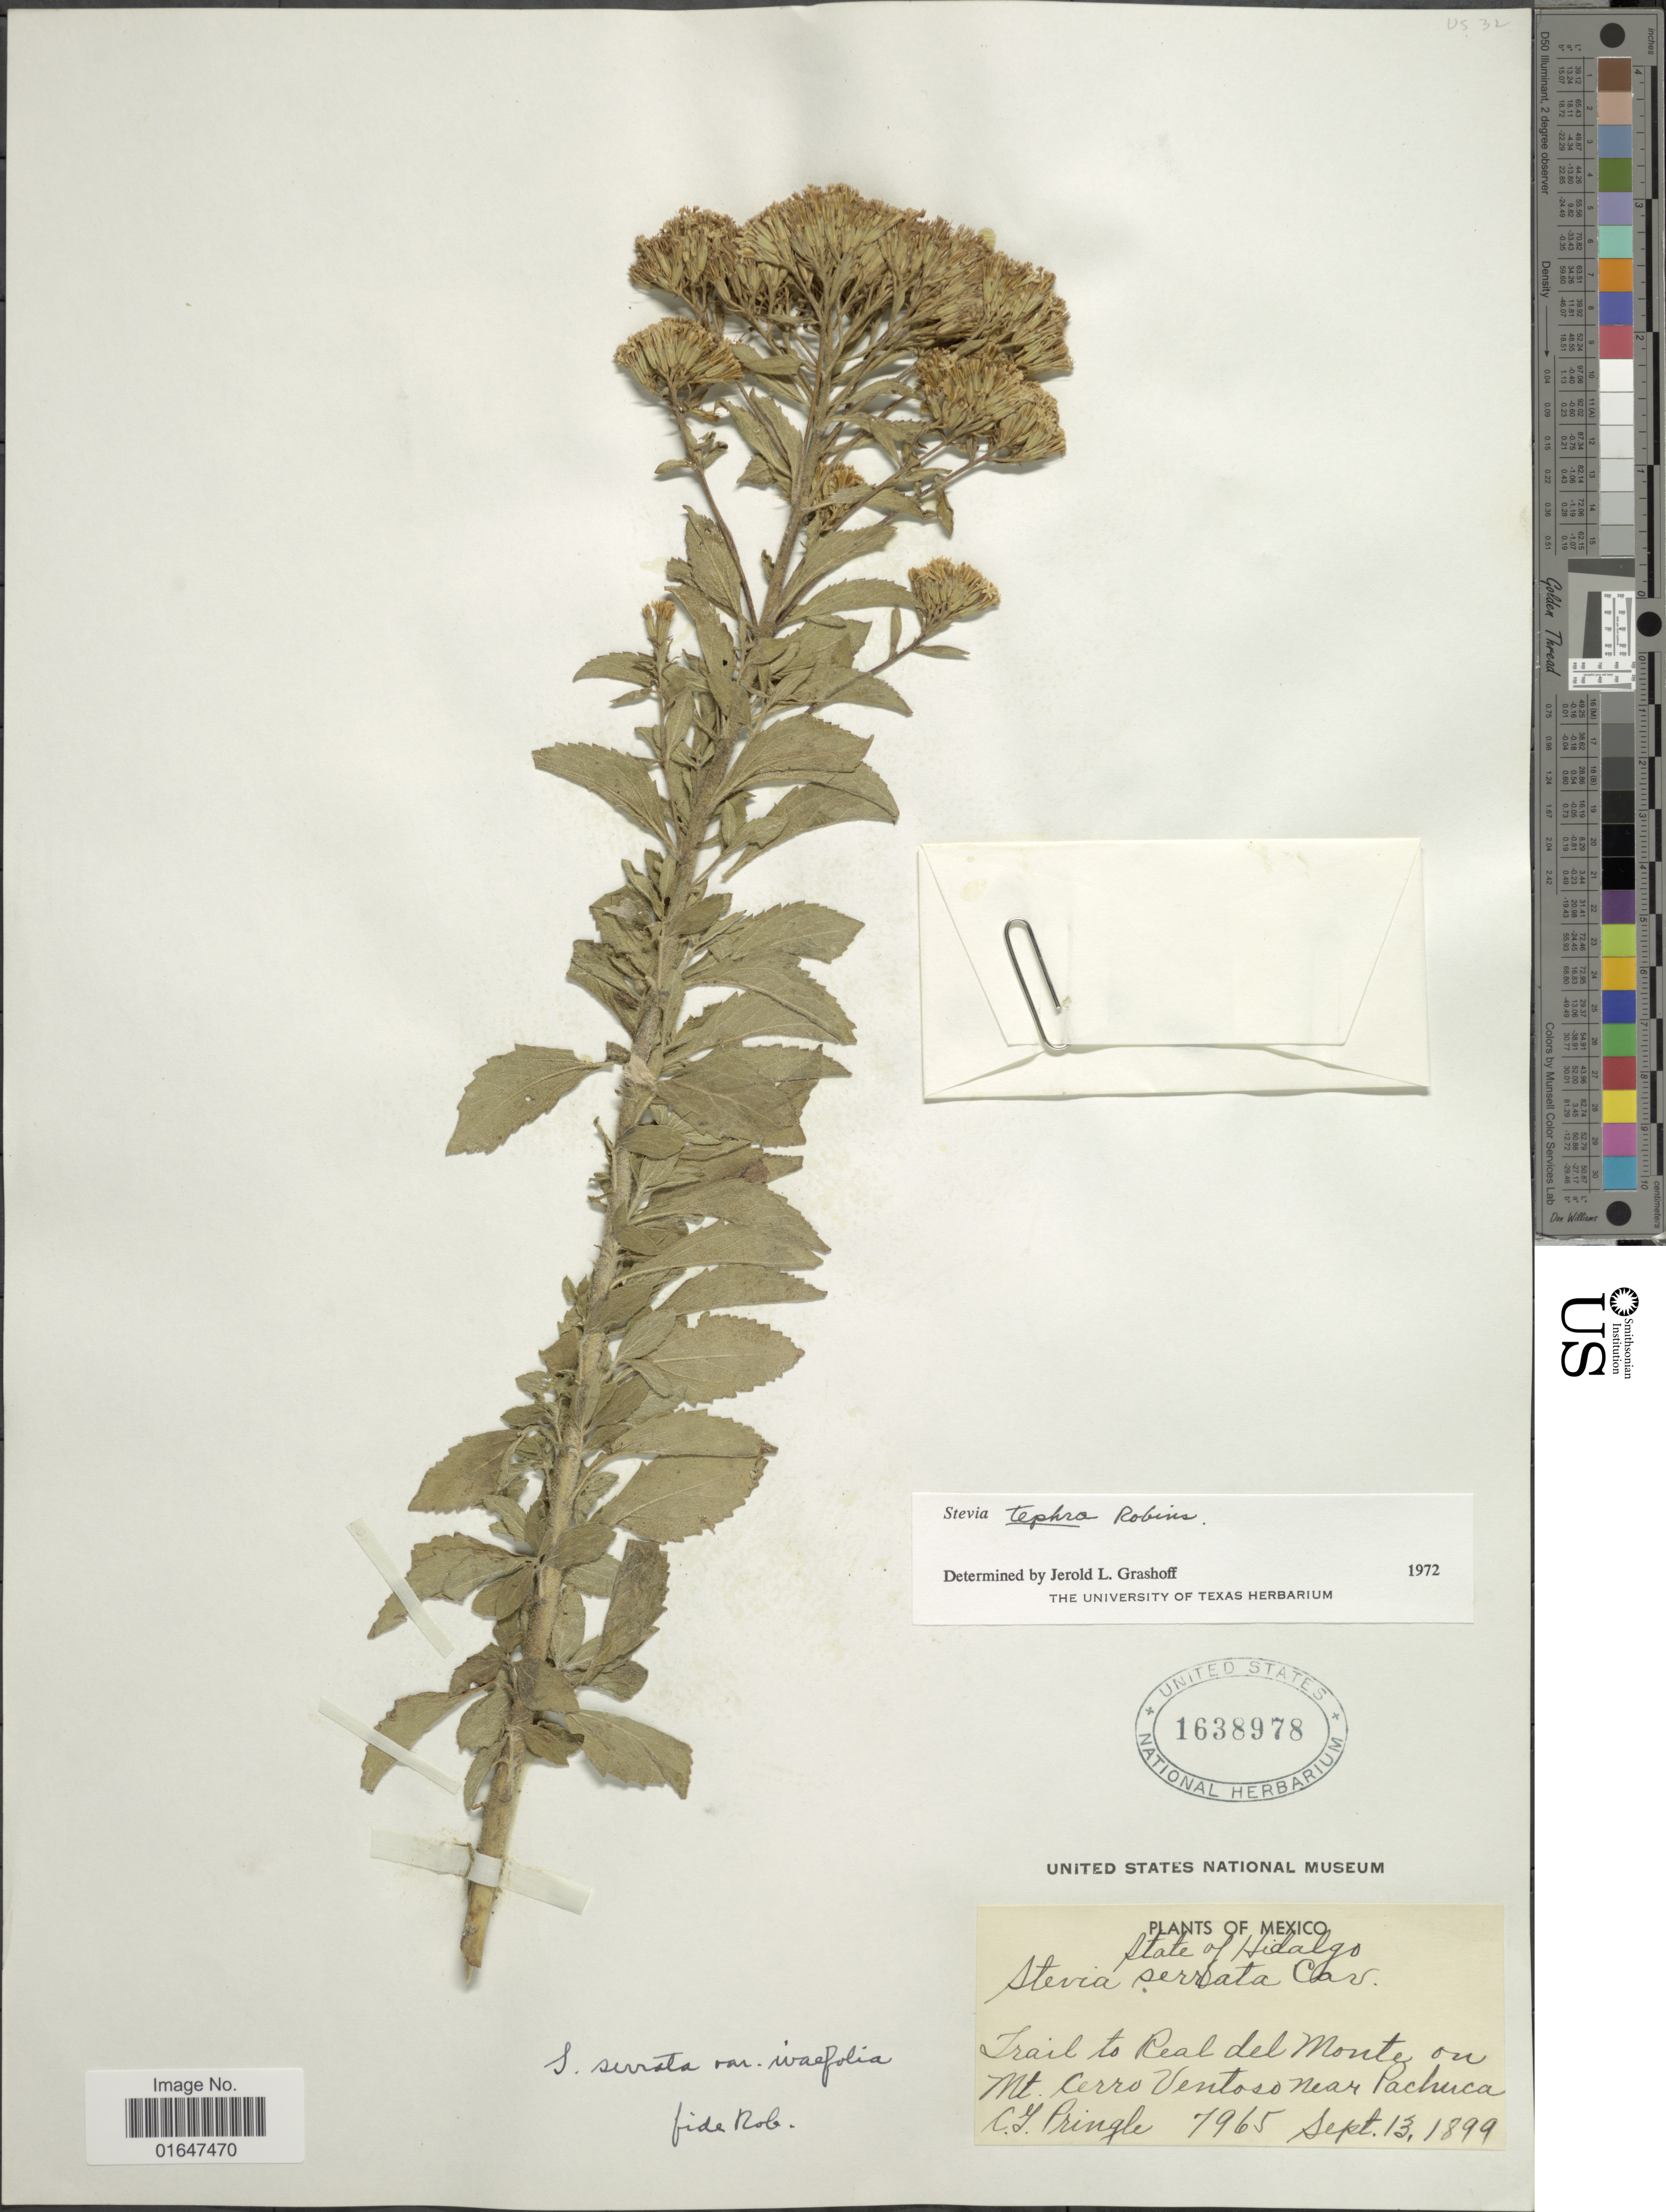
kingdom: Plantae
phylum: Tracheophyta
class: Magnoliopsida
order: Asterales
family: Asteraceae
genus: Stevia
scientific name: Stevia tephra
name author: B.L. Rob.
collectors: C. G. Pringle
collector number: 7965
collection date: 1899-09-13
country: Mexico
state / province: Hidalgo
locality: Trail to Real del Monte on Mt. Cerro Ventoso near Pachuca.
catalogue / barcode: US 1638978